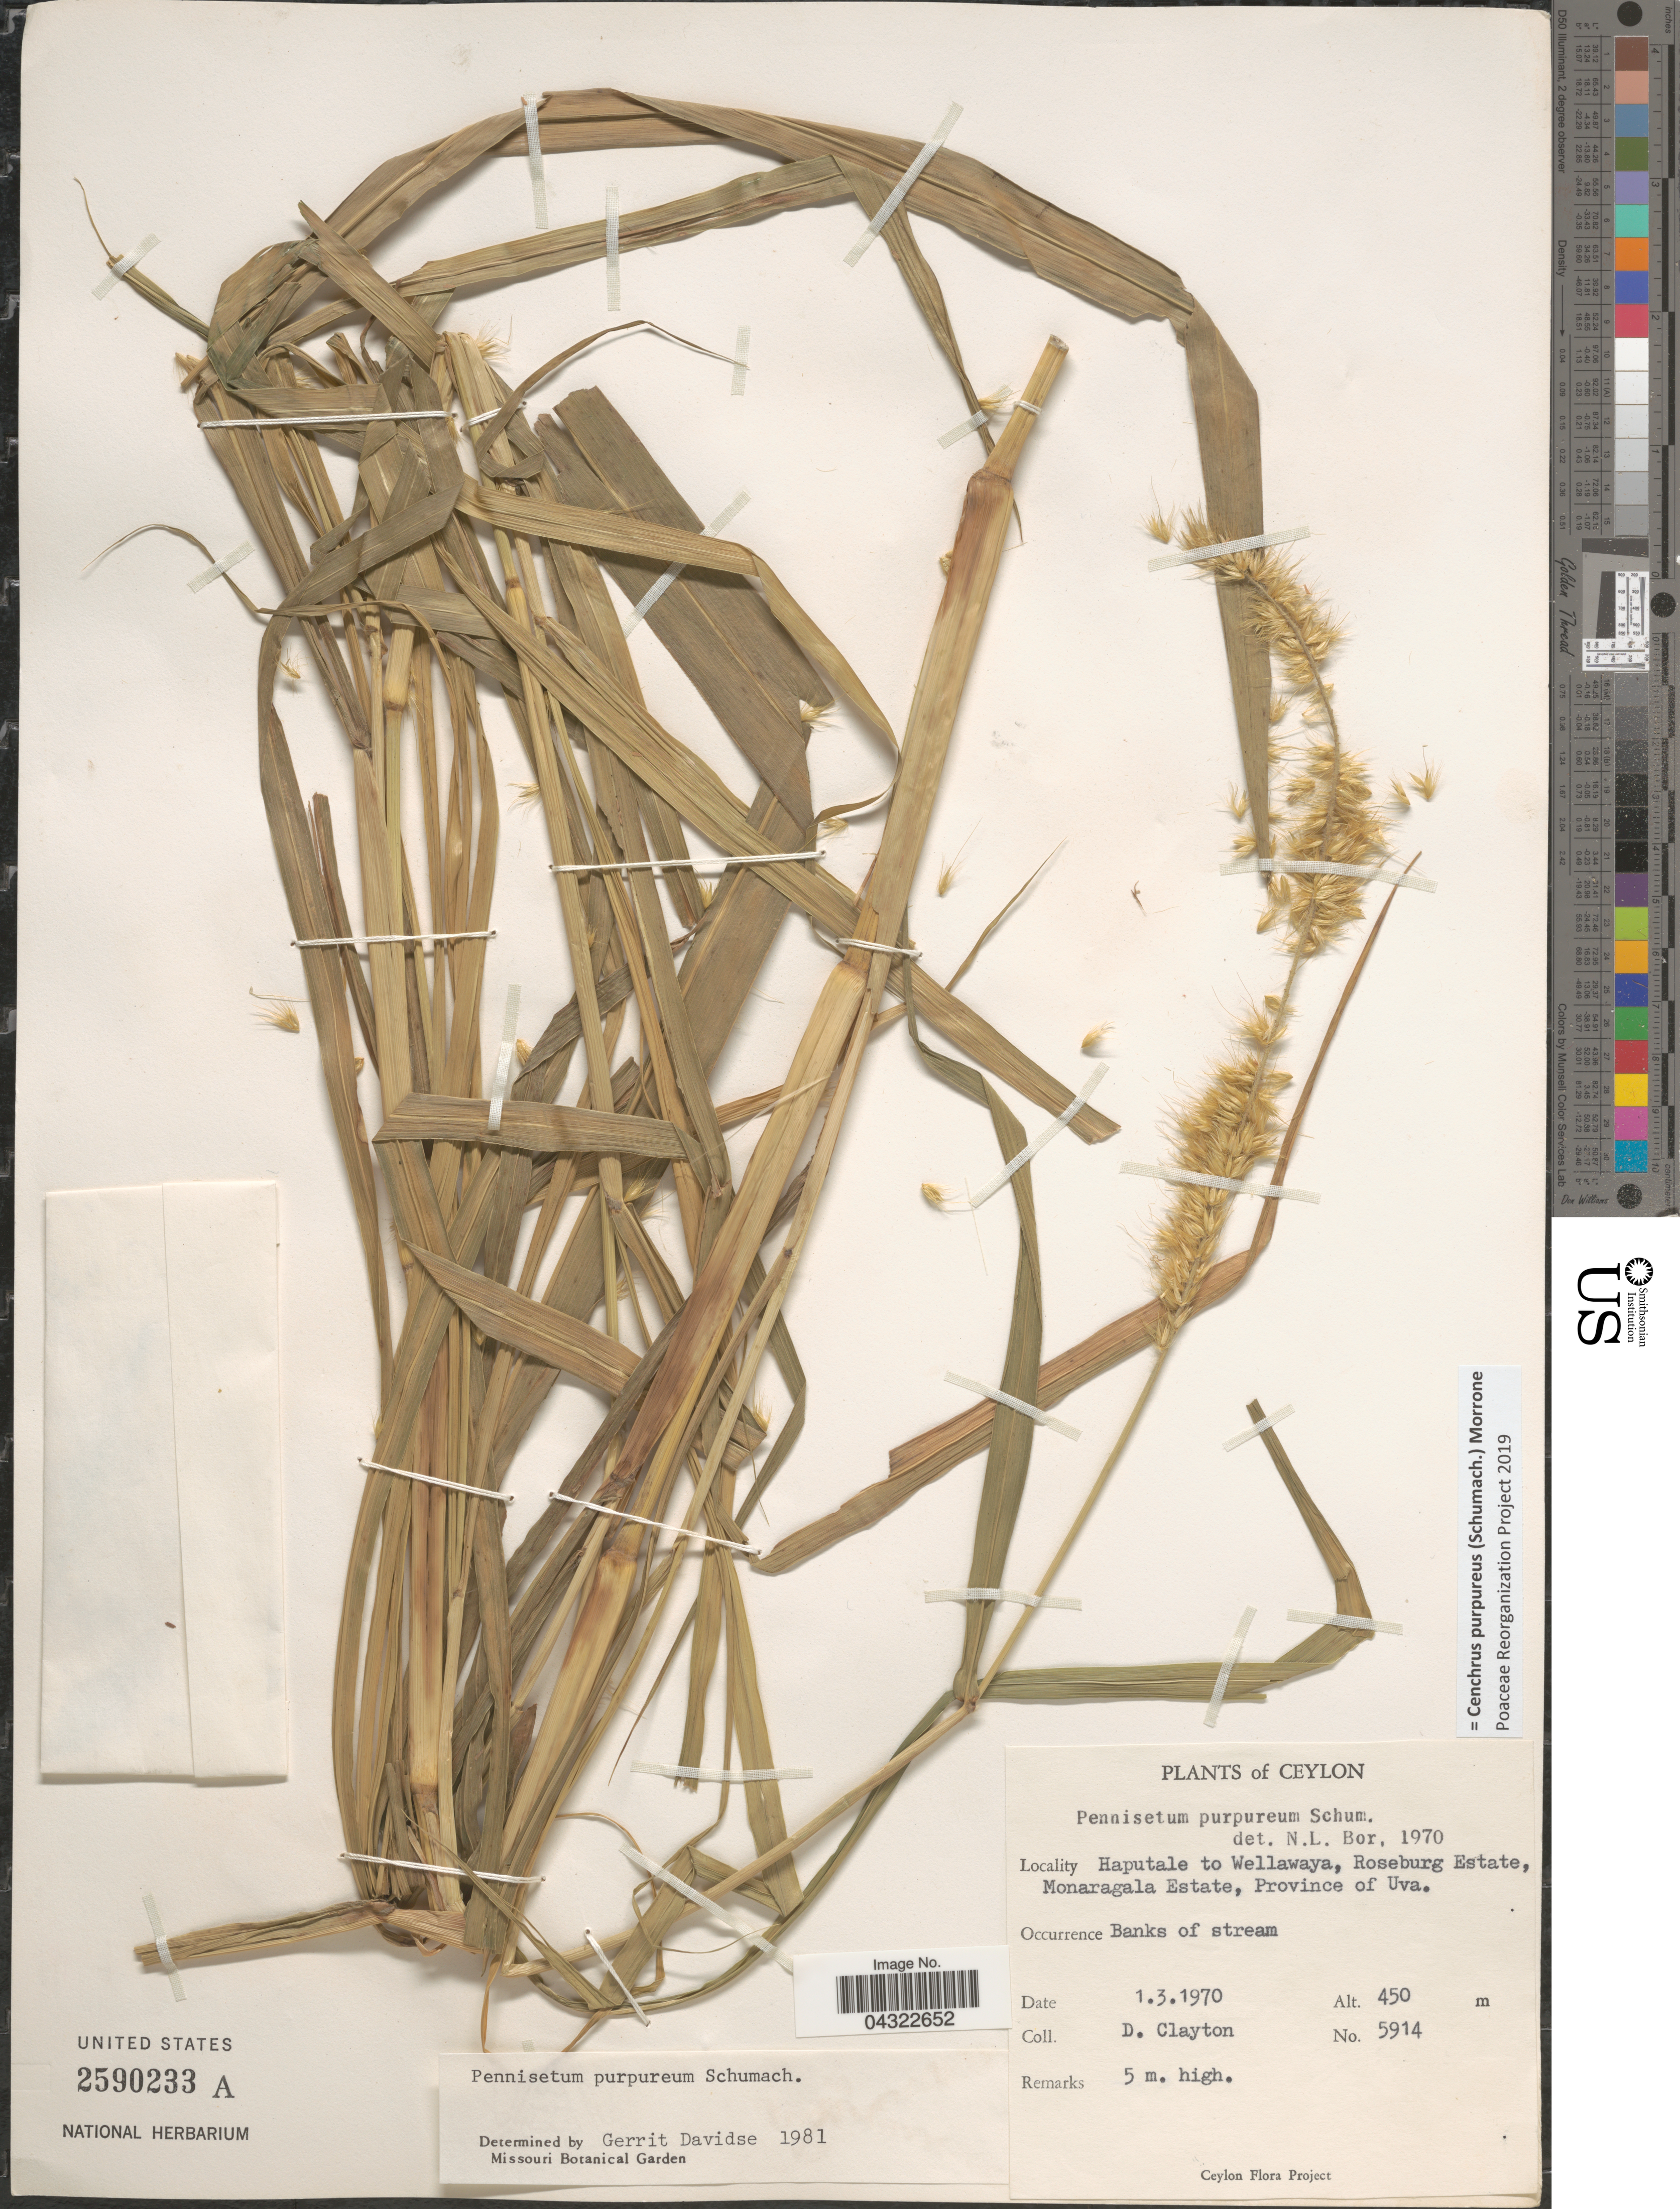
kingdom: Plantae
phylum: Tracheophyta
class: Liliopsida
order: Poales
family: Poaceae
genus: Cenchrus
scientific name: Cenchrus purpureus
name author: (Schumach.) Morrone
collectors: D. Clayton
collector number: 5914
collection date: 1970-03-01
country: Sri Lanka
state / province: Uva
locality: Ceylon. Haputale to Wellawaya, Roseburg Estate, Monaragala Estate.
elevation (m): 450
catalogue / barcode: US 2590233A